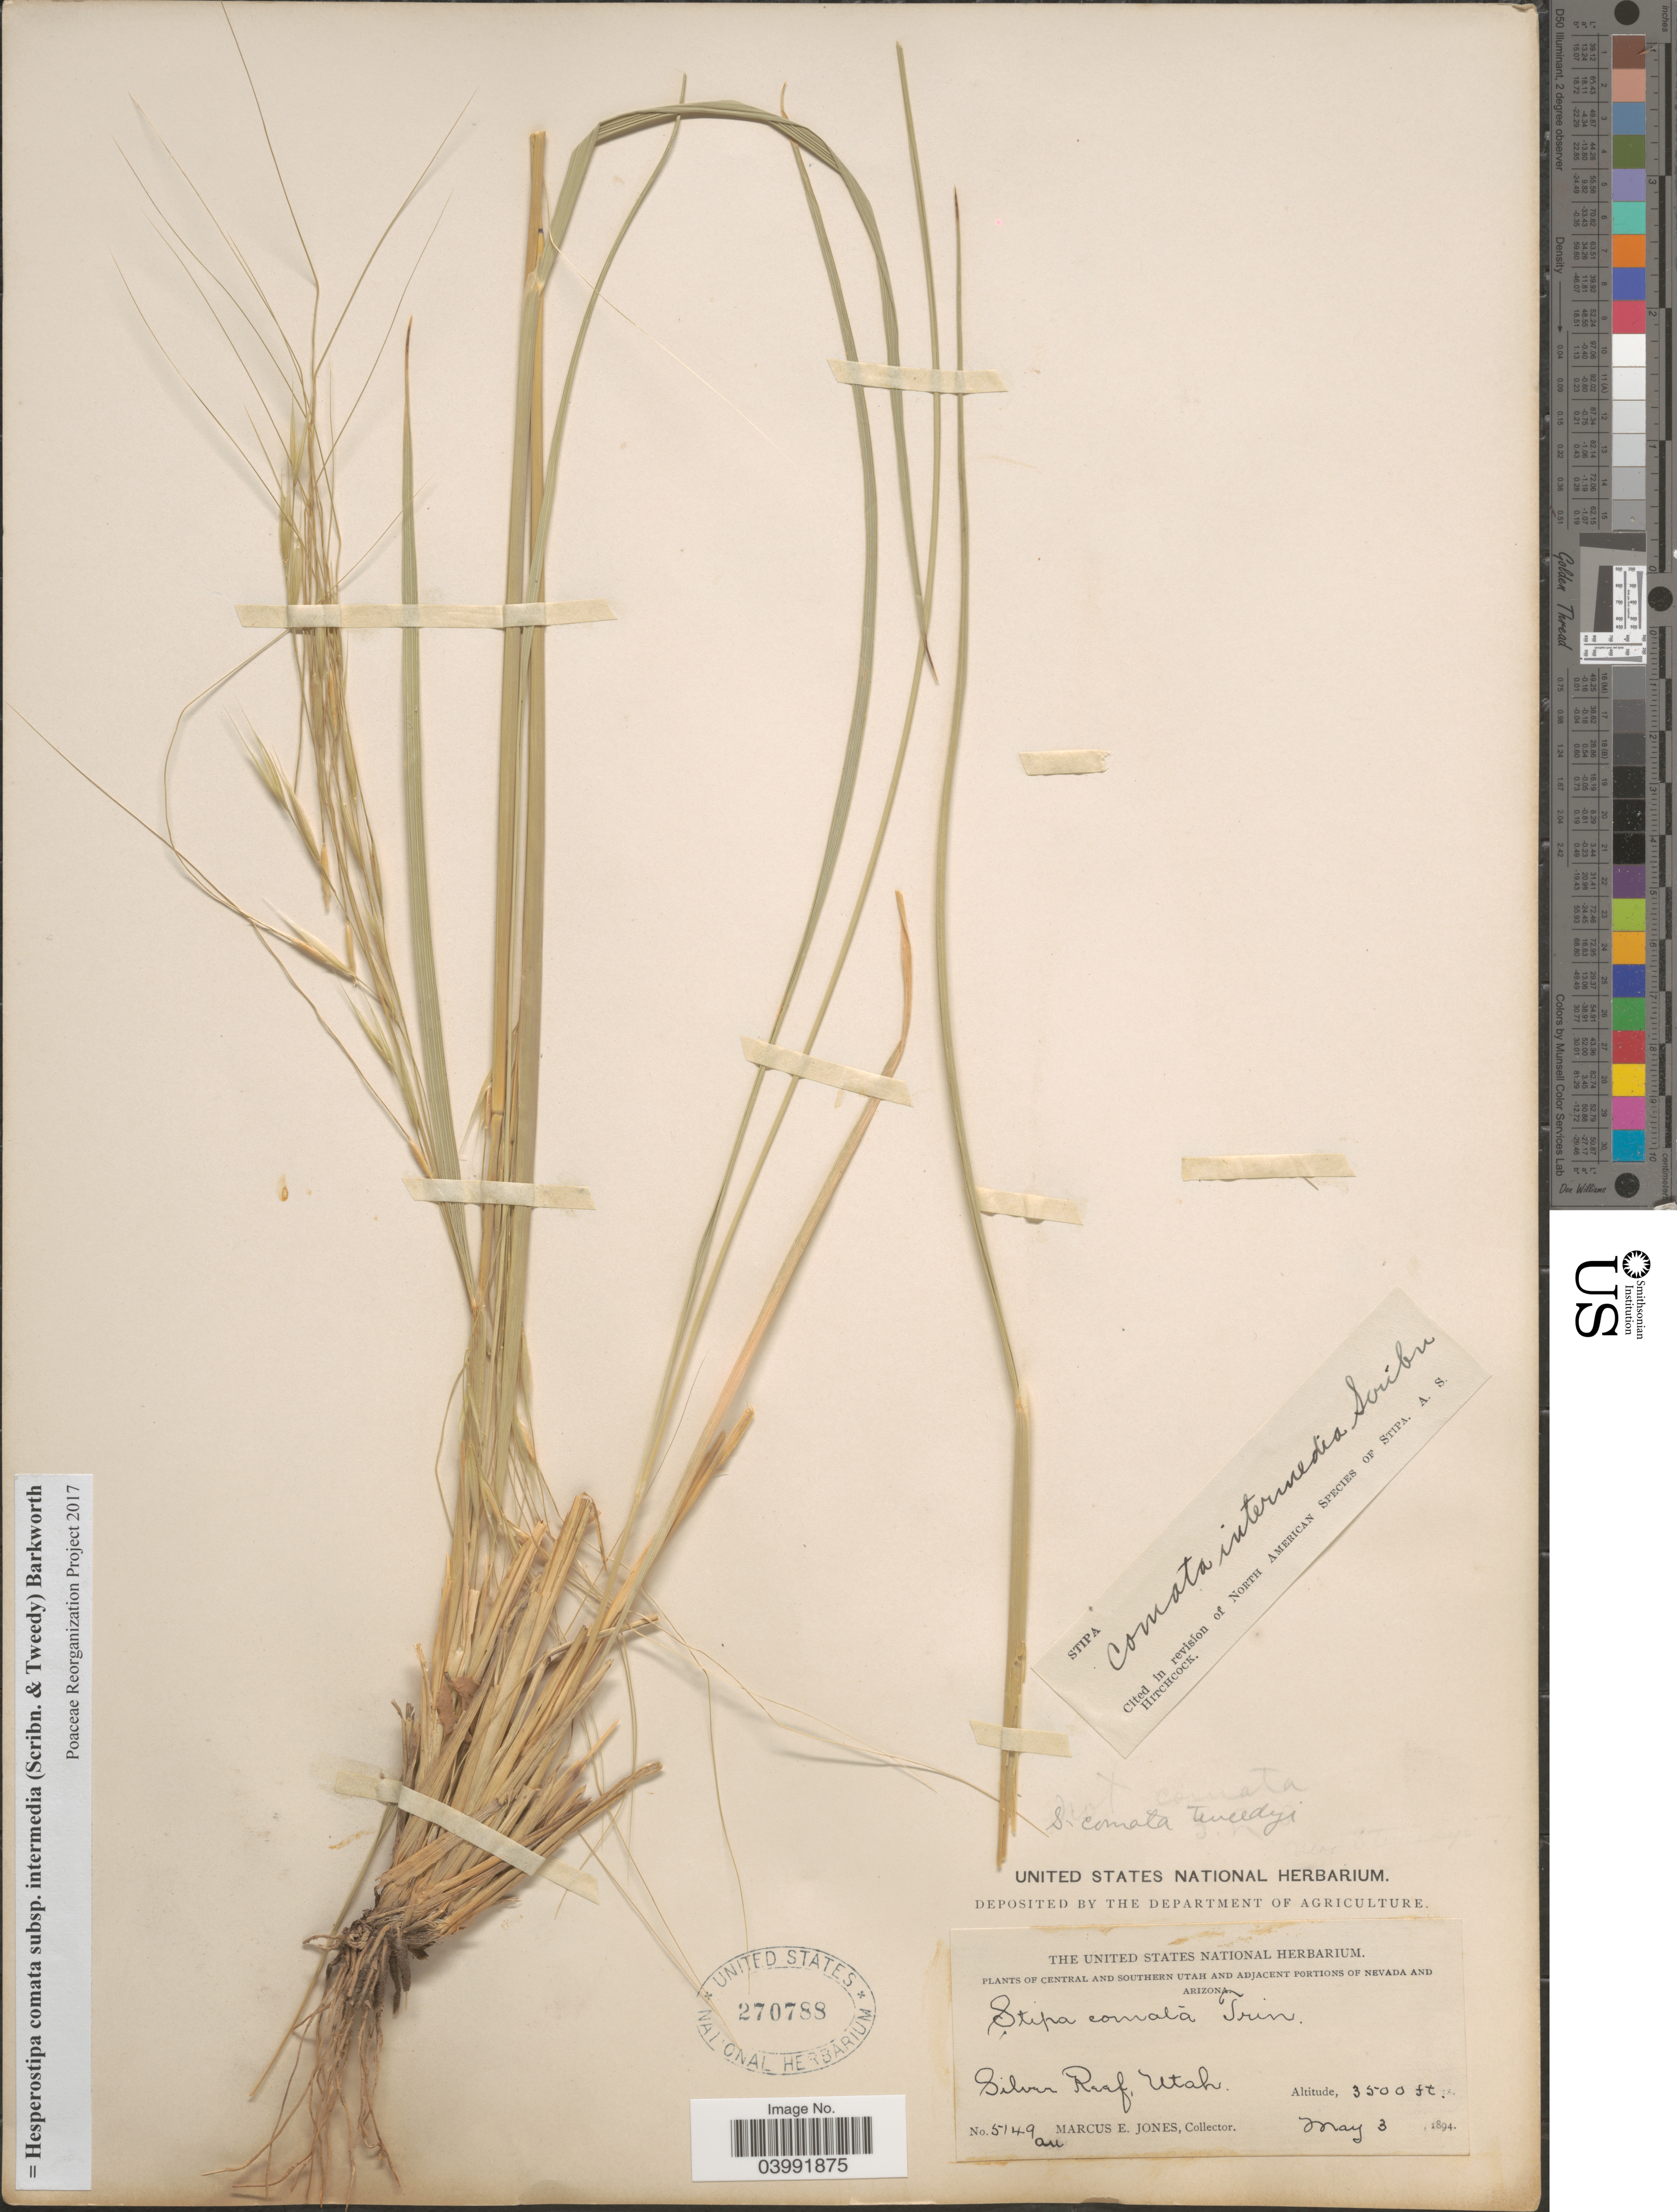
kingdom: Plantae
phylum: Tracheophyta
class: Liliopsida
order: Poales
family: Poaceae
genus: Hesperostipa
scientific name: Hesperostipa comata subsp. intermedia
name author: (Scribn. & Tweedy) Barkworth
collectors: M. E. Jones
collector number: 5149au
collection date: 1894-05-03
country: United States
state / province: Utah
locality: Central and Southern Utah. Silver Reef.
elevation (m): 1067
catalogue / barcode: US 270788